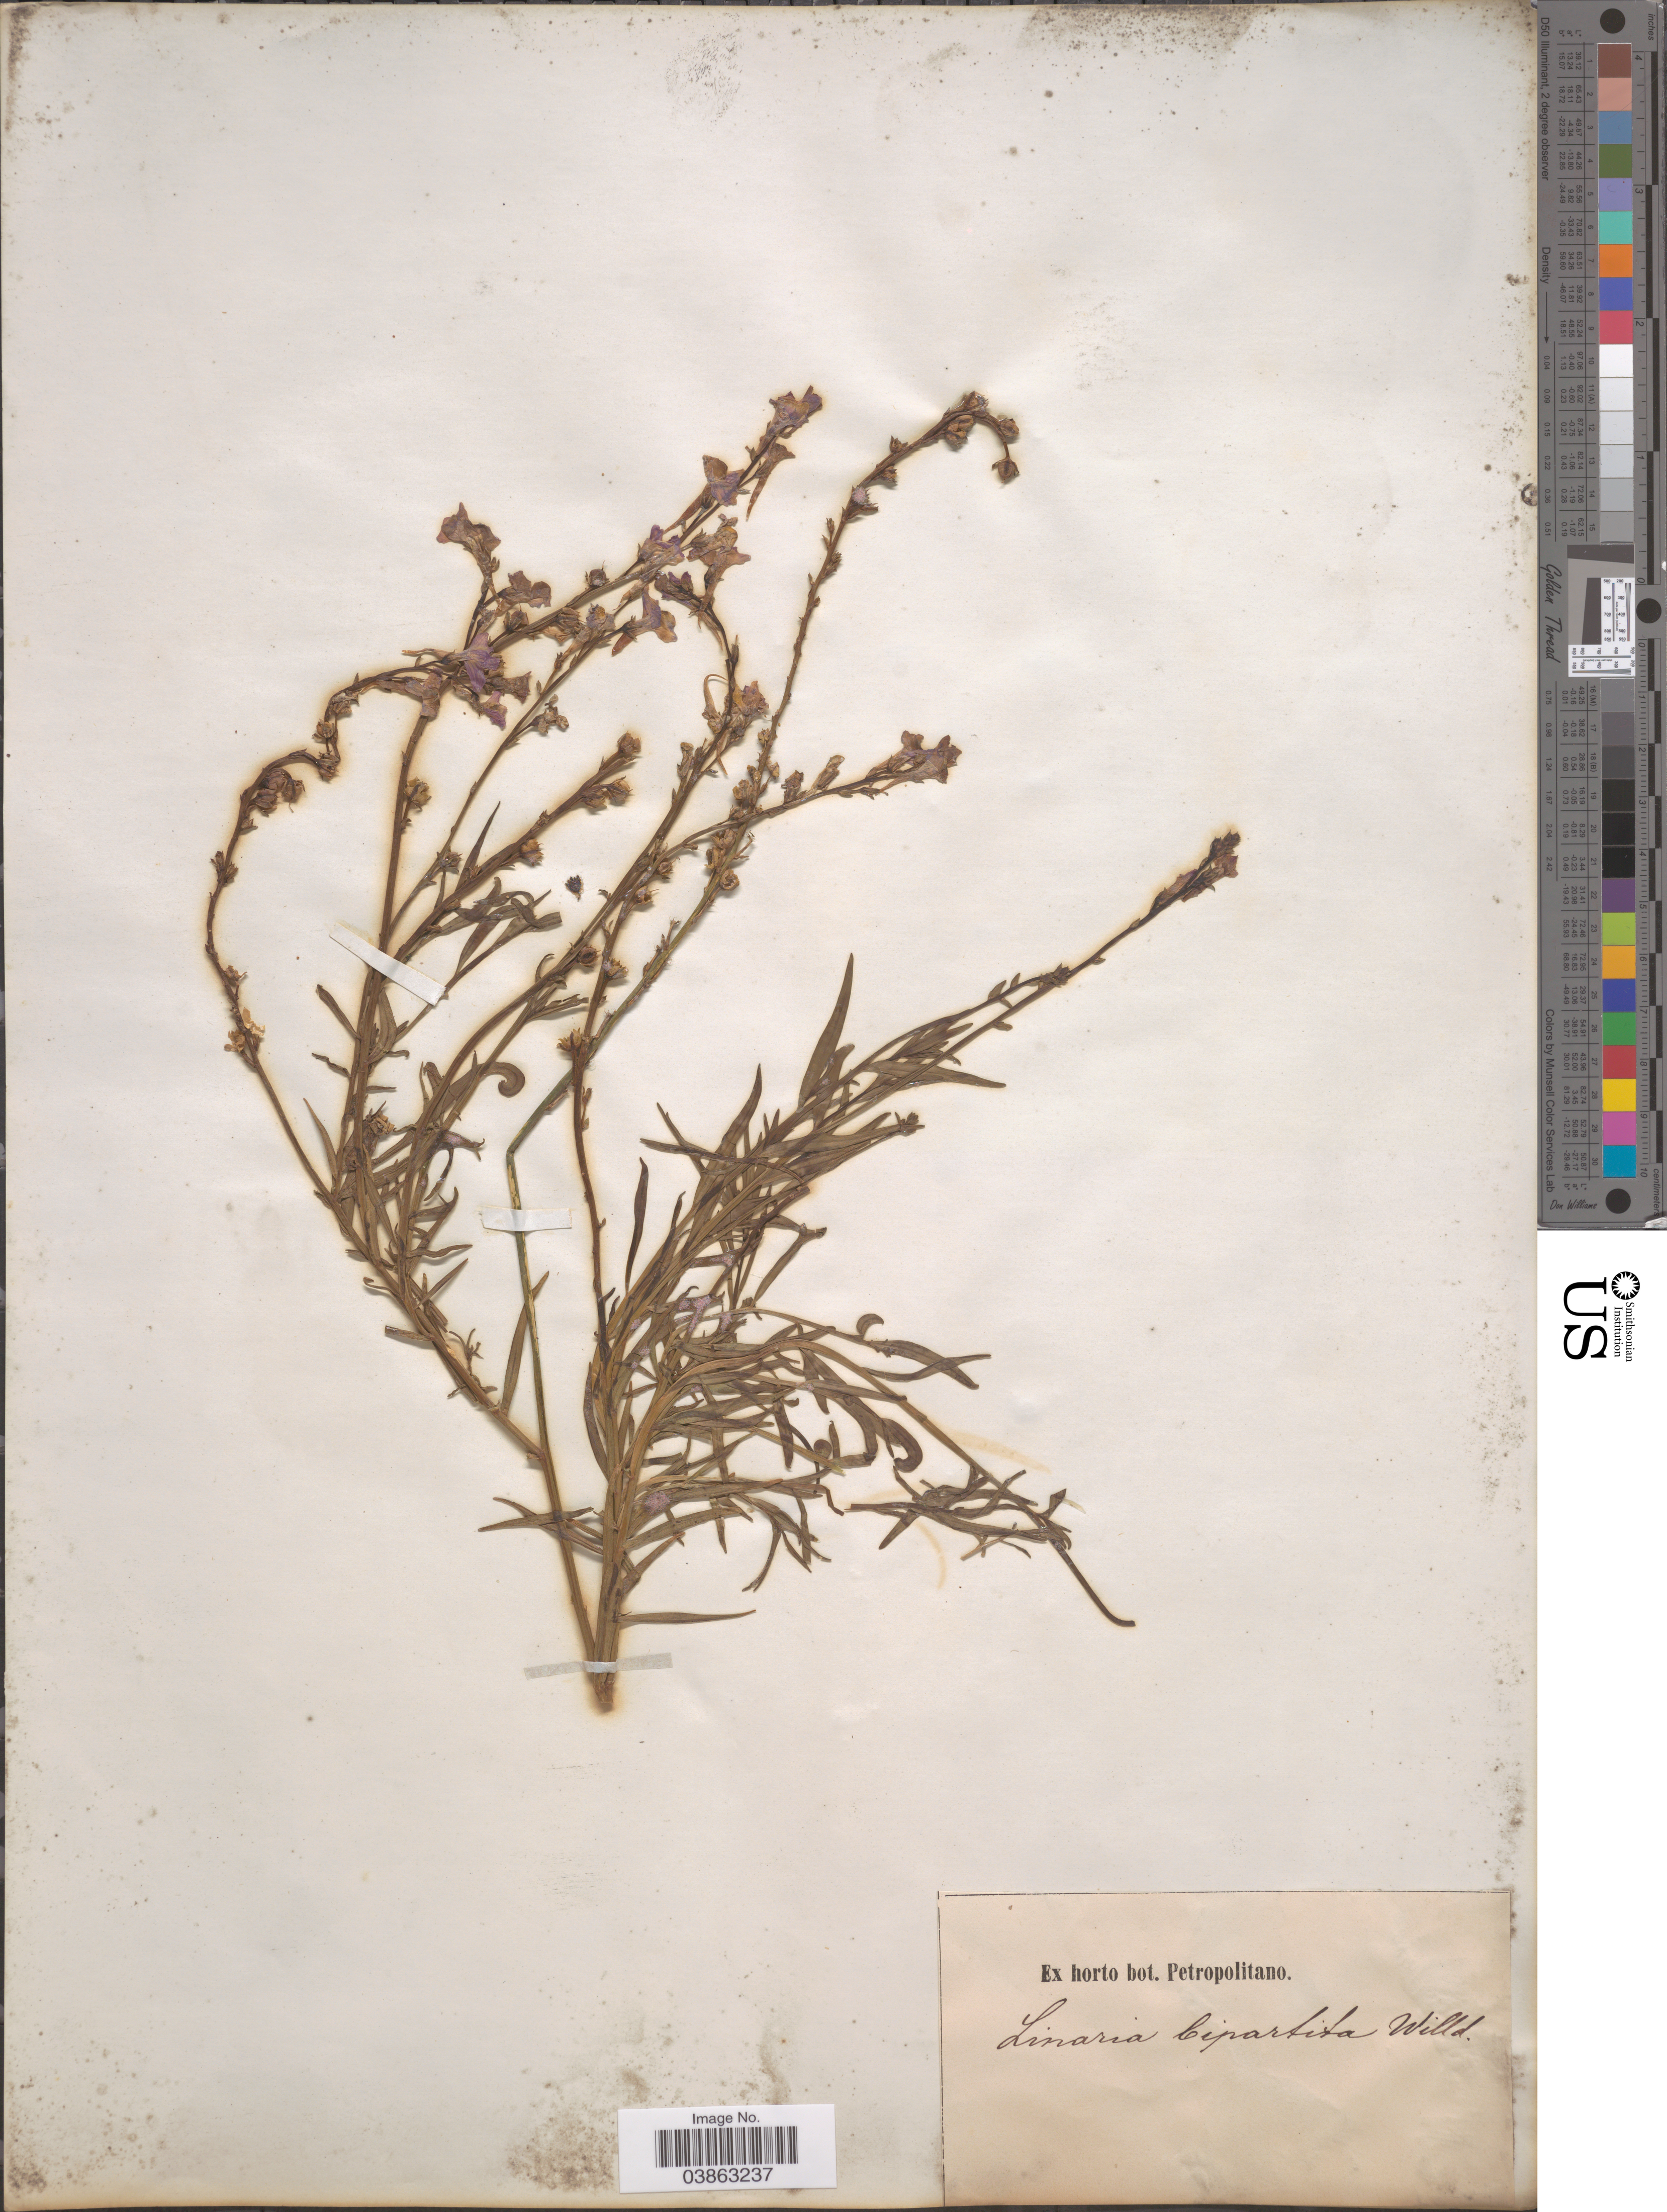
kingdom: Plantae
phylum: Tracheophyta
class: Magnoliopsida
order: Lamiales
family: Plantaginaceae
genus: Linaria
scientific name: Linaria bipartita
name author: (Vent.) Willd.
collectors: ex Horto Bot. Petropolitano